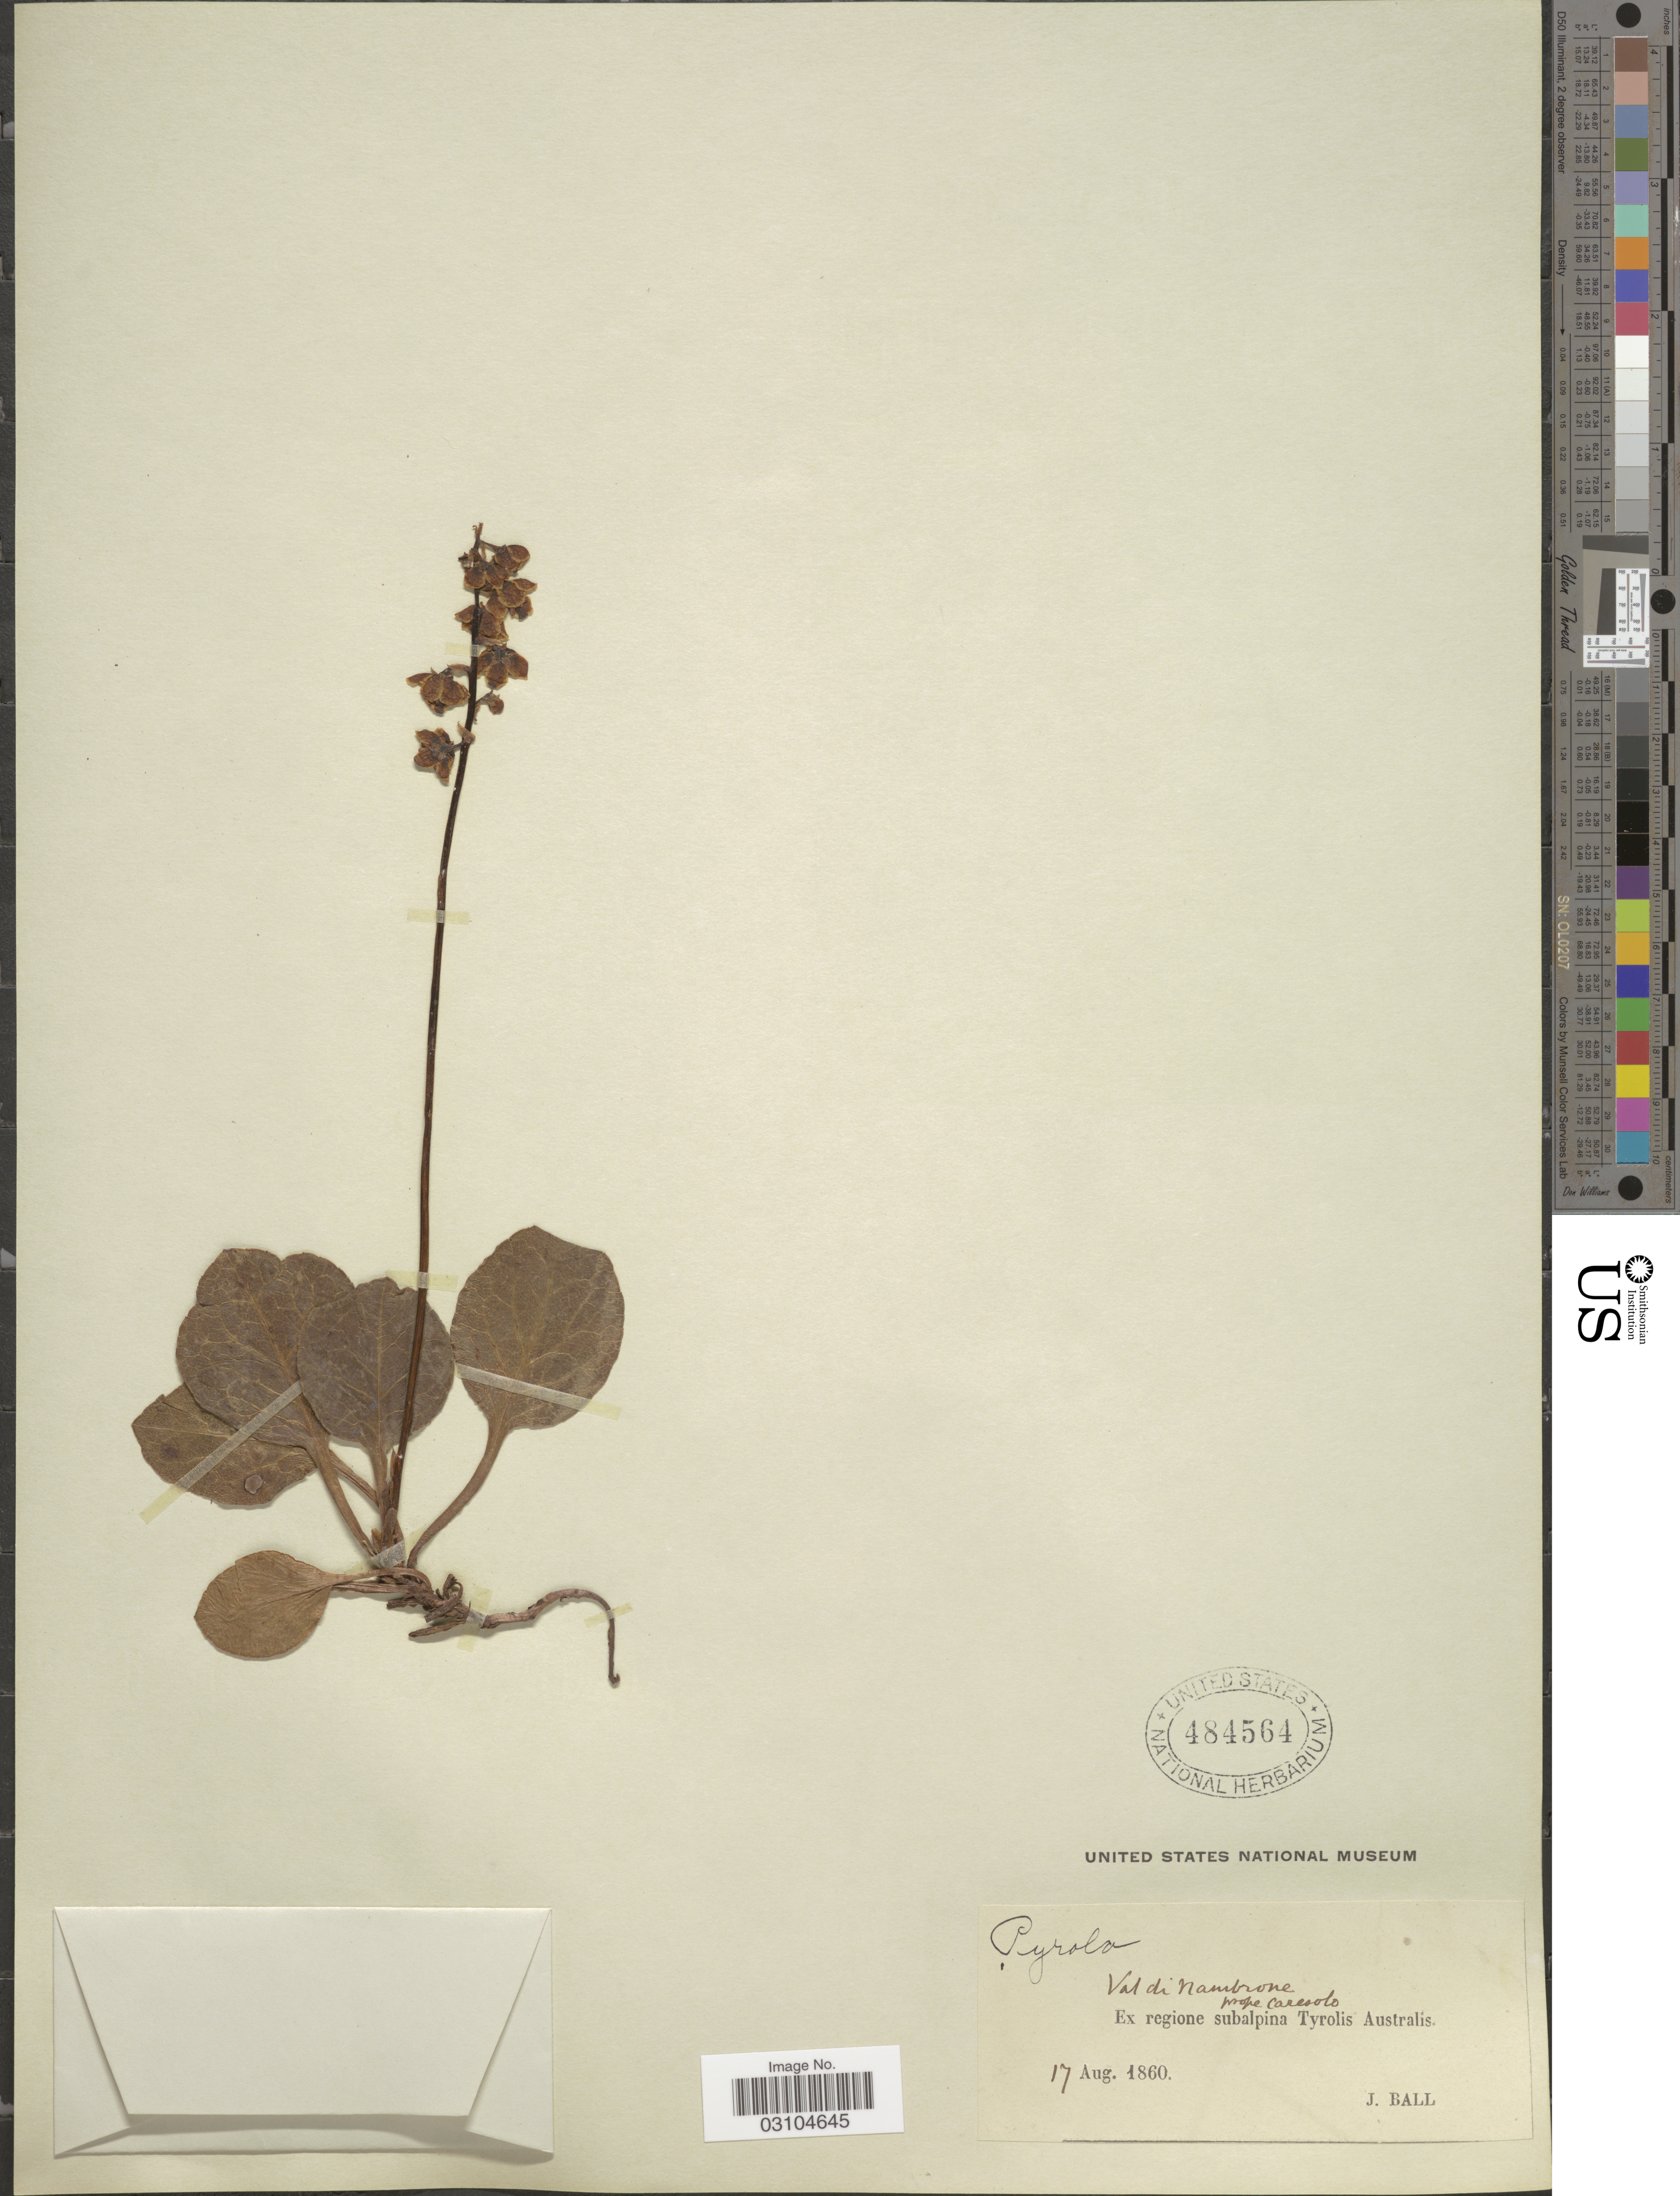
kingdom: Plantae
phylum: Tracheophyta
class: Magnoliopsida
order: Ericales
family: Ericaceae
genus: Pyrola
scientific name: Pyrola rotundifolia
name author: L.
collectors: J. Ball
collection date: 1860-08-17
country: Austria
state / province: Tirol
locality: Val di Nambrone prope Caresolo. Ex regione subalpina Tyrolis Australis.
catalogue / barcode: US 484564